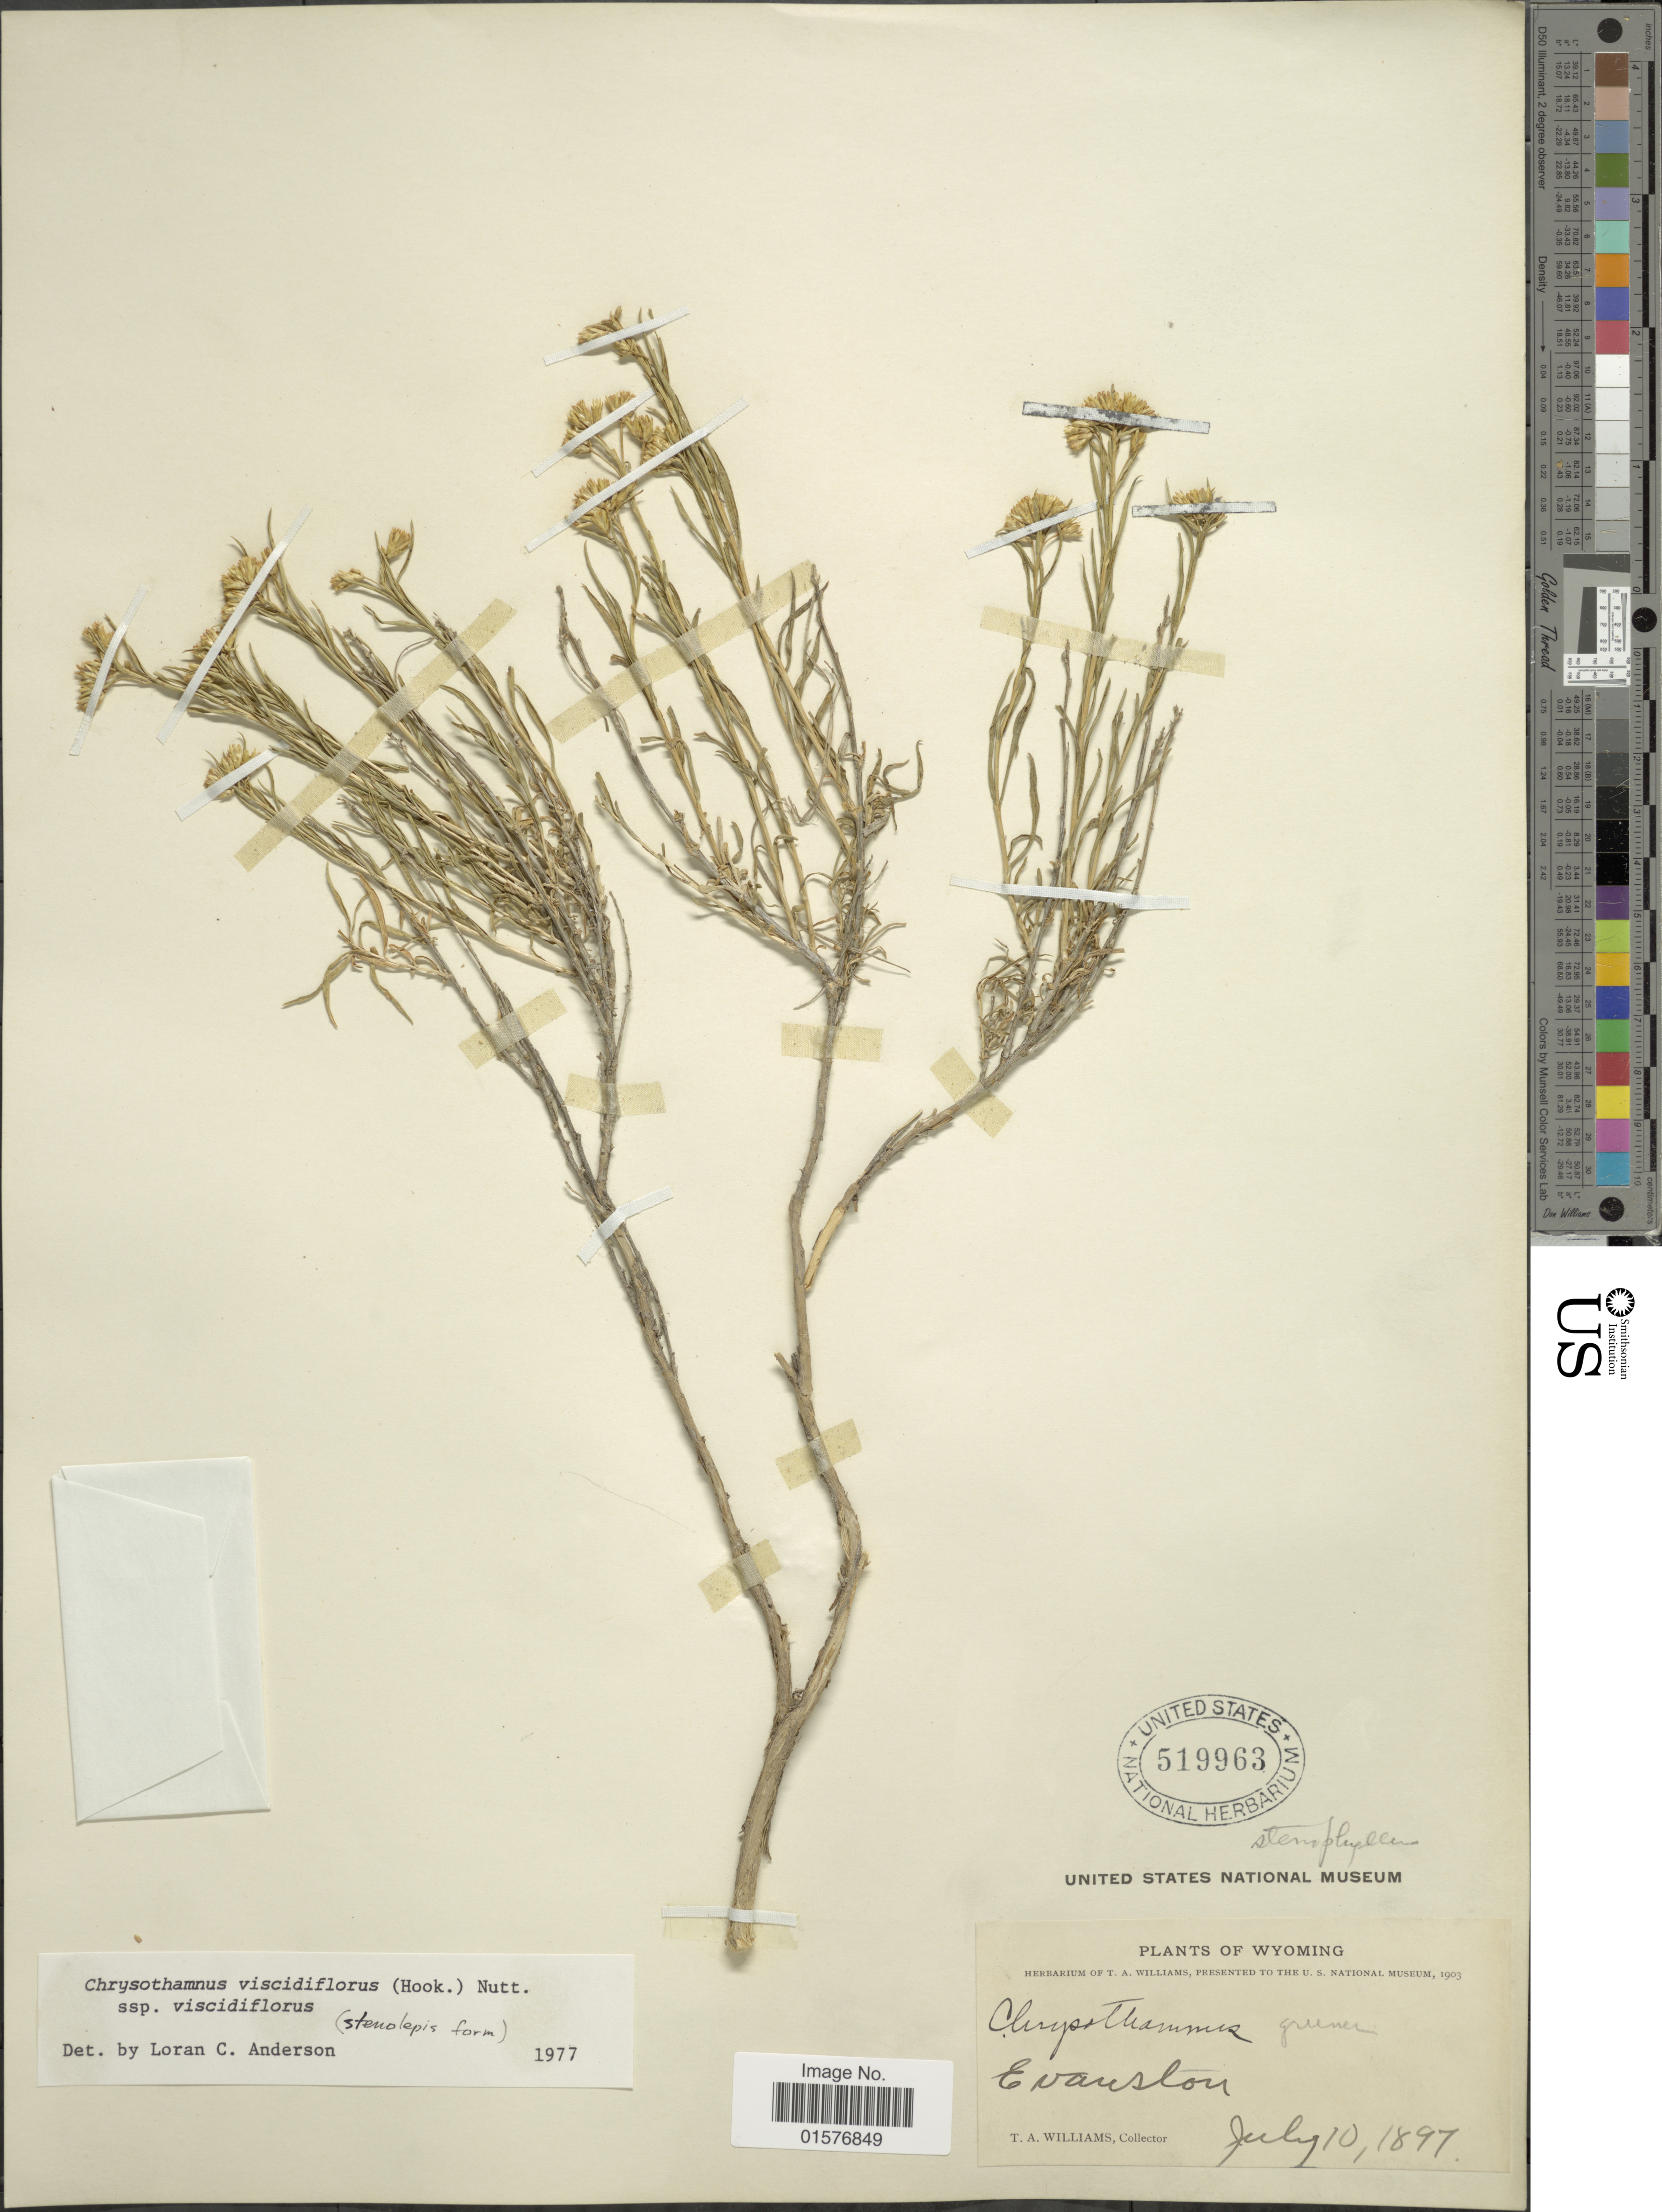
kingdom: Plantae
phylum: Tracheophyta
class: Magnoliopsida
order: Asterales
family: Asteraceae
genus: Chrysothamnus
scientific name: Chrysothamnus viscidiflorus subsp. viscidiflorus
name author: (Hook.) Nutt.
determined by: Urbatsch, Lowell E., Curator (LSU), Louisiana State University (UNITED STATES)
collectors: T. A. Williams (herbarium)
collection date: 1897-07-10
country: United States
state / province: Wyoming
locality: Evanston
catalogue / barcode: US 519963